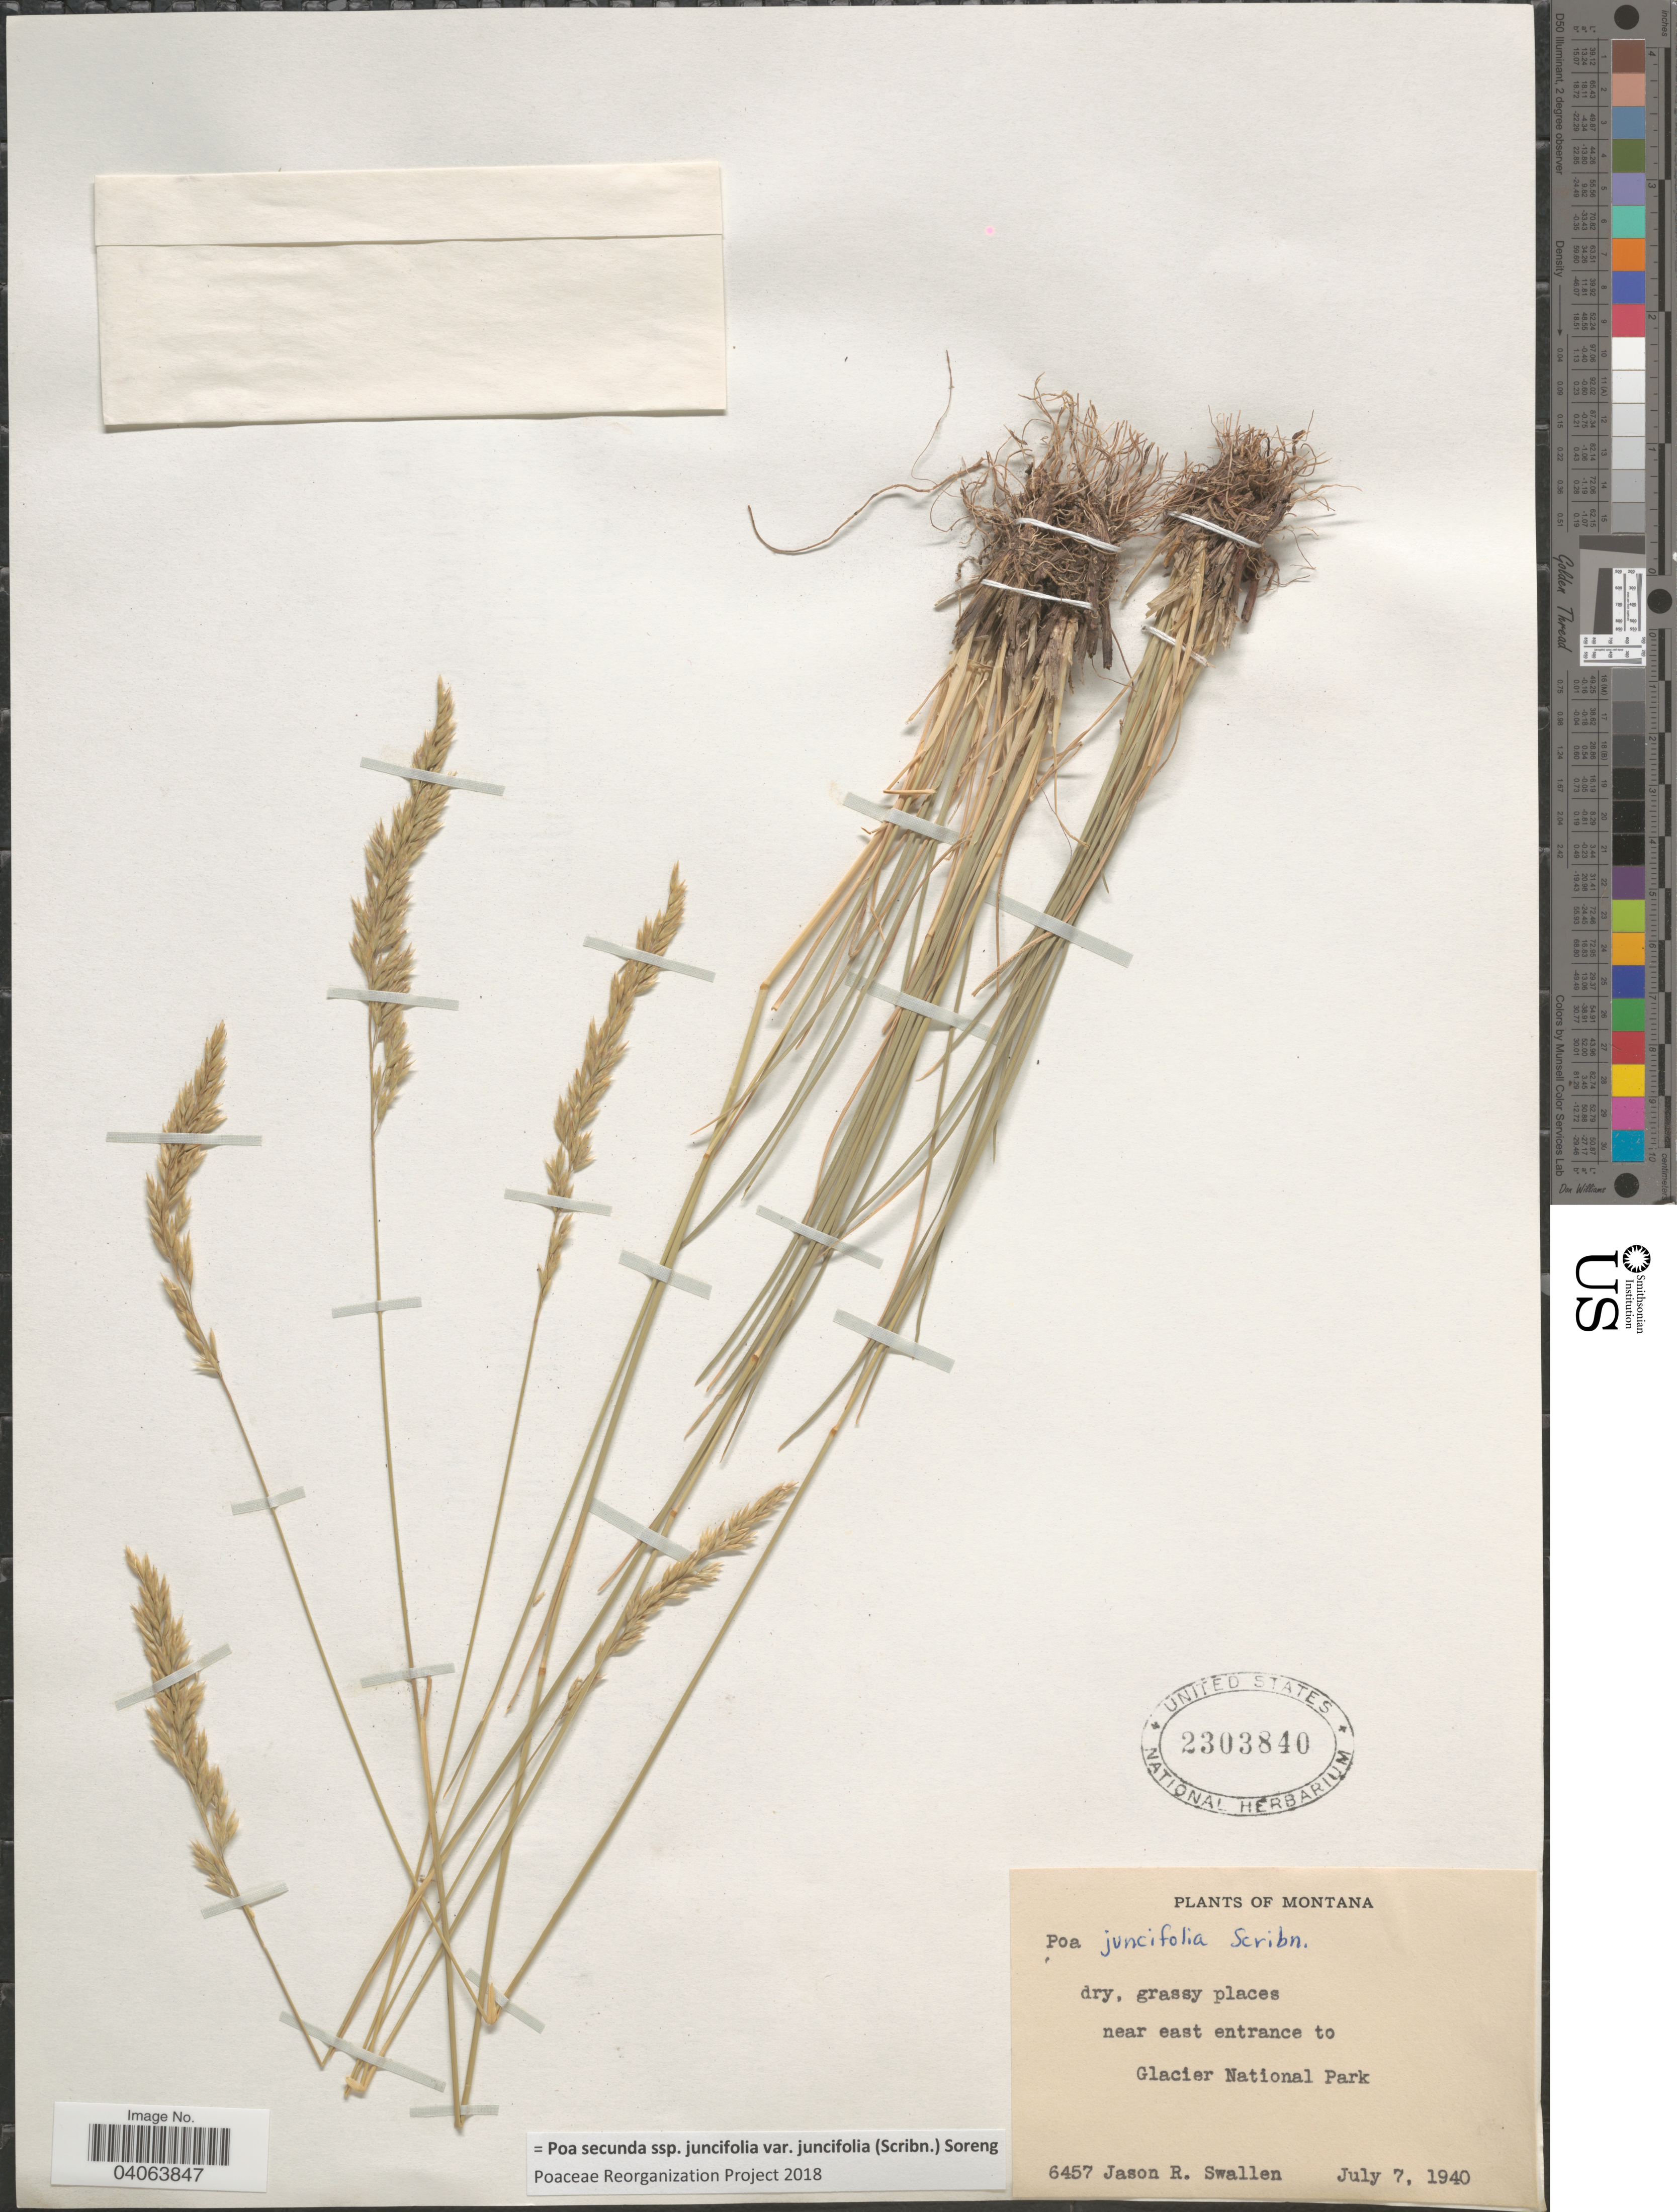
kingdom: Plantae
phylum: Tracheophyta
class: Liliopsida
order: Poales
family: Poaceae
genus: Poa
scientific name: Poa secunda subsp. juncifolia var. juncifolia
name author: (Scribn.) Soreng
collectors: J. R. Swallen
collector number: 6457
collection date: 1940-07-07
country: United States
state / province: Montana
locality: Dry, grassy places near east entrance to Glacier National Park.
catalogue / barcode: US 2303840